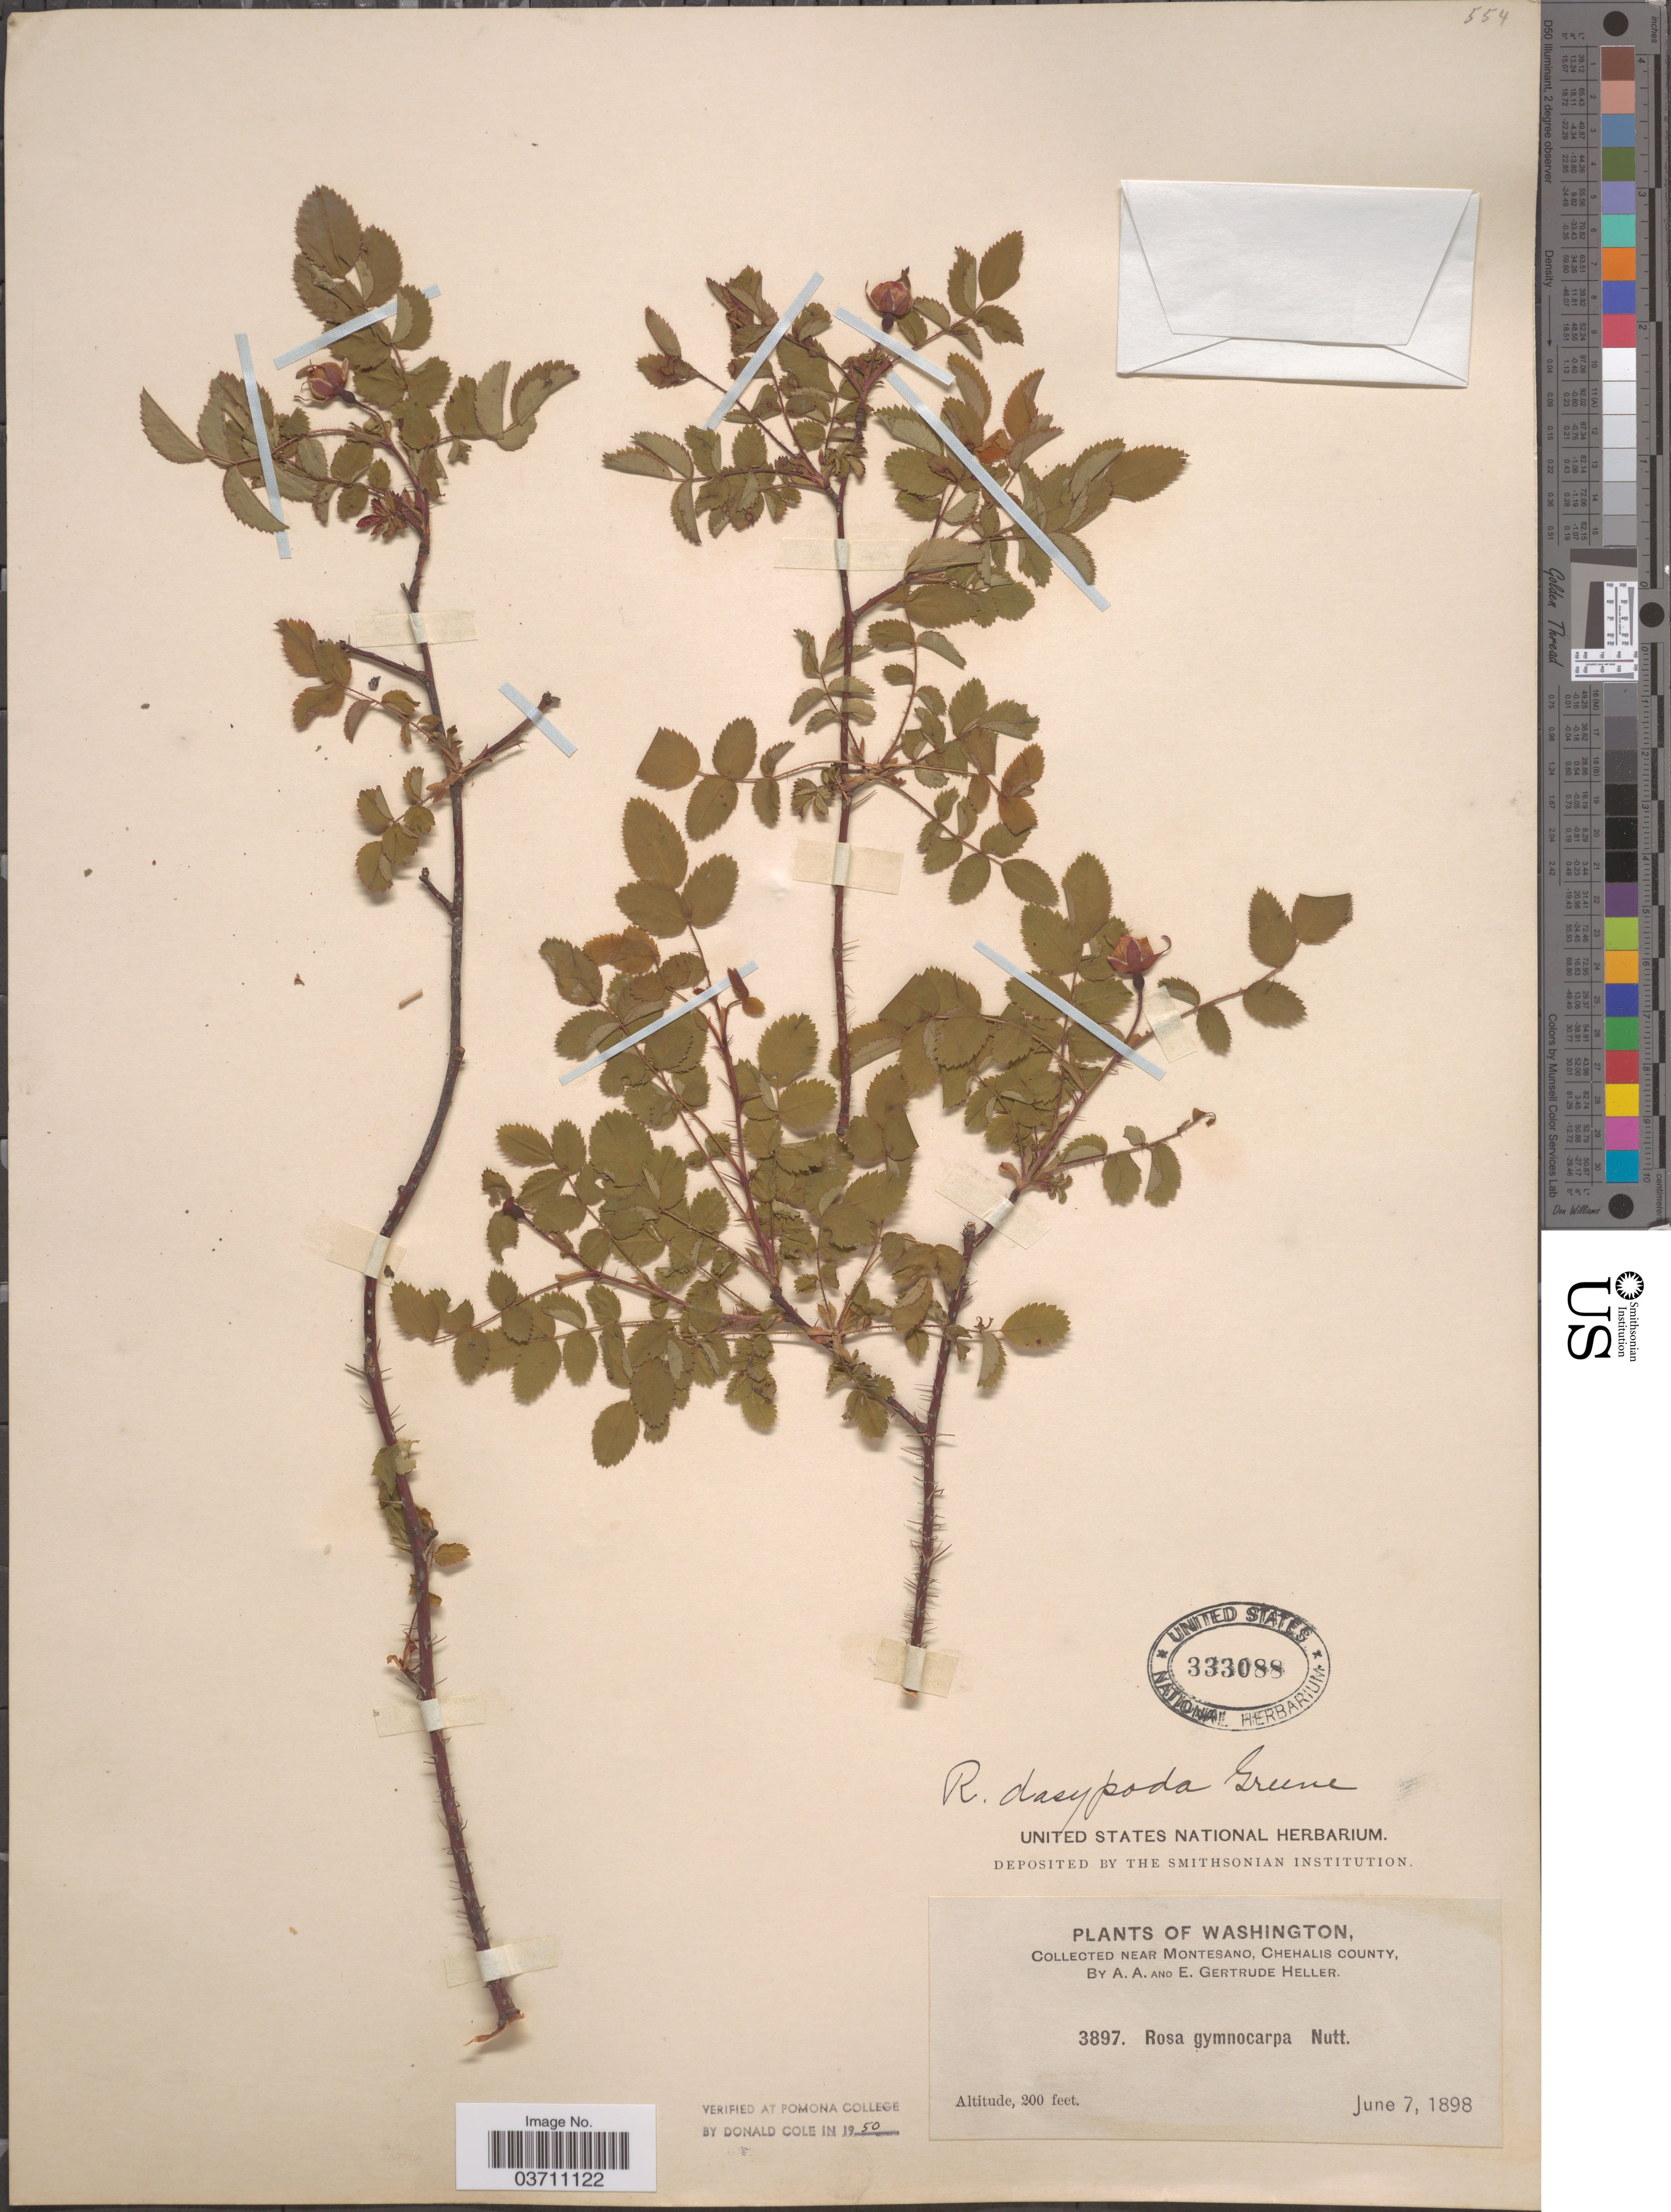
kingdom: Plantae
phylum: Tracheophyta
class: Magnoliopsida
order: Rosales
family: Rosaceae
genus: Rosa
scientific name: Rosa gymnocarpa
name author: Nutt.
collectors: A. A. Heller & E. G. Heller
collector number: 3897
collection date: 1898-06-07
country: United States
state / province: Washington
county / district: Grays Harbor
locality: Near Montesano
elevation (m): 61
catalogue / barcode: US 333088